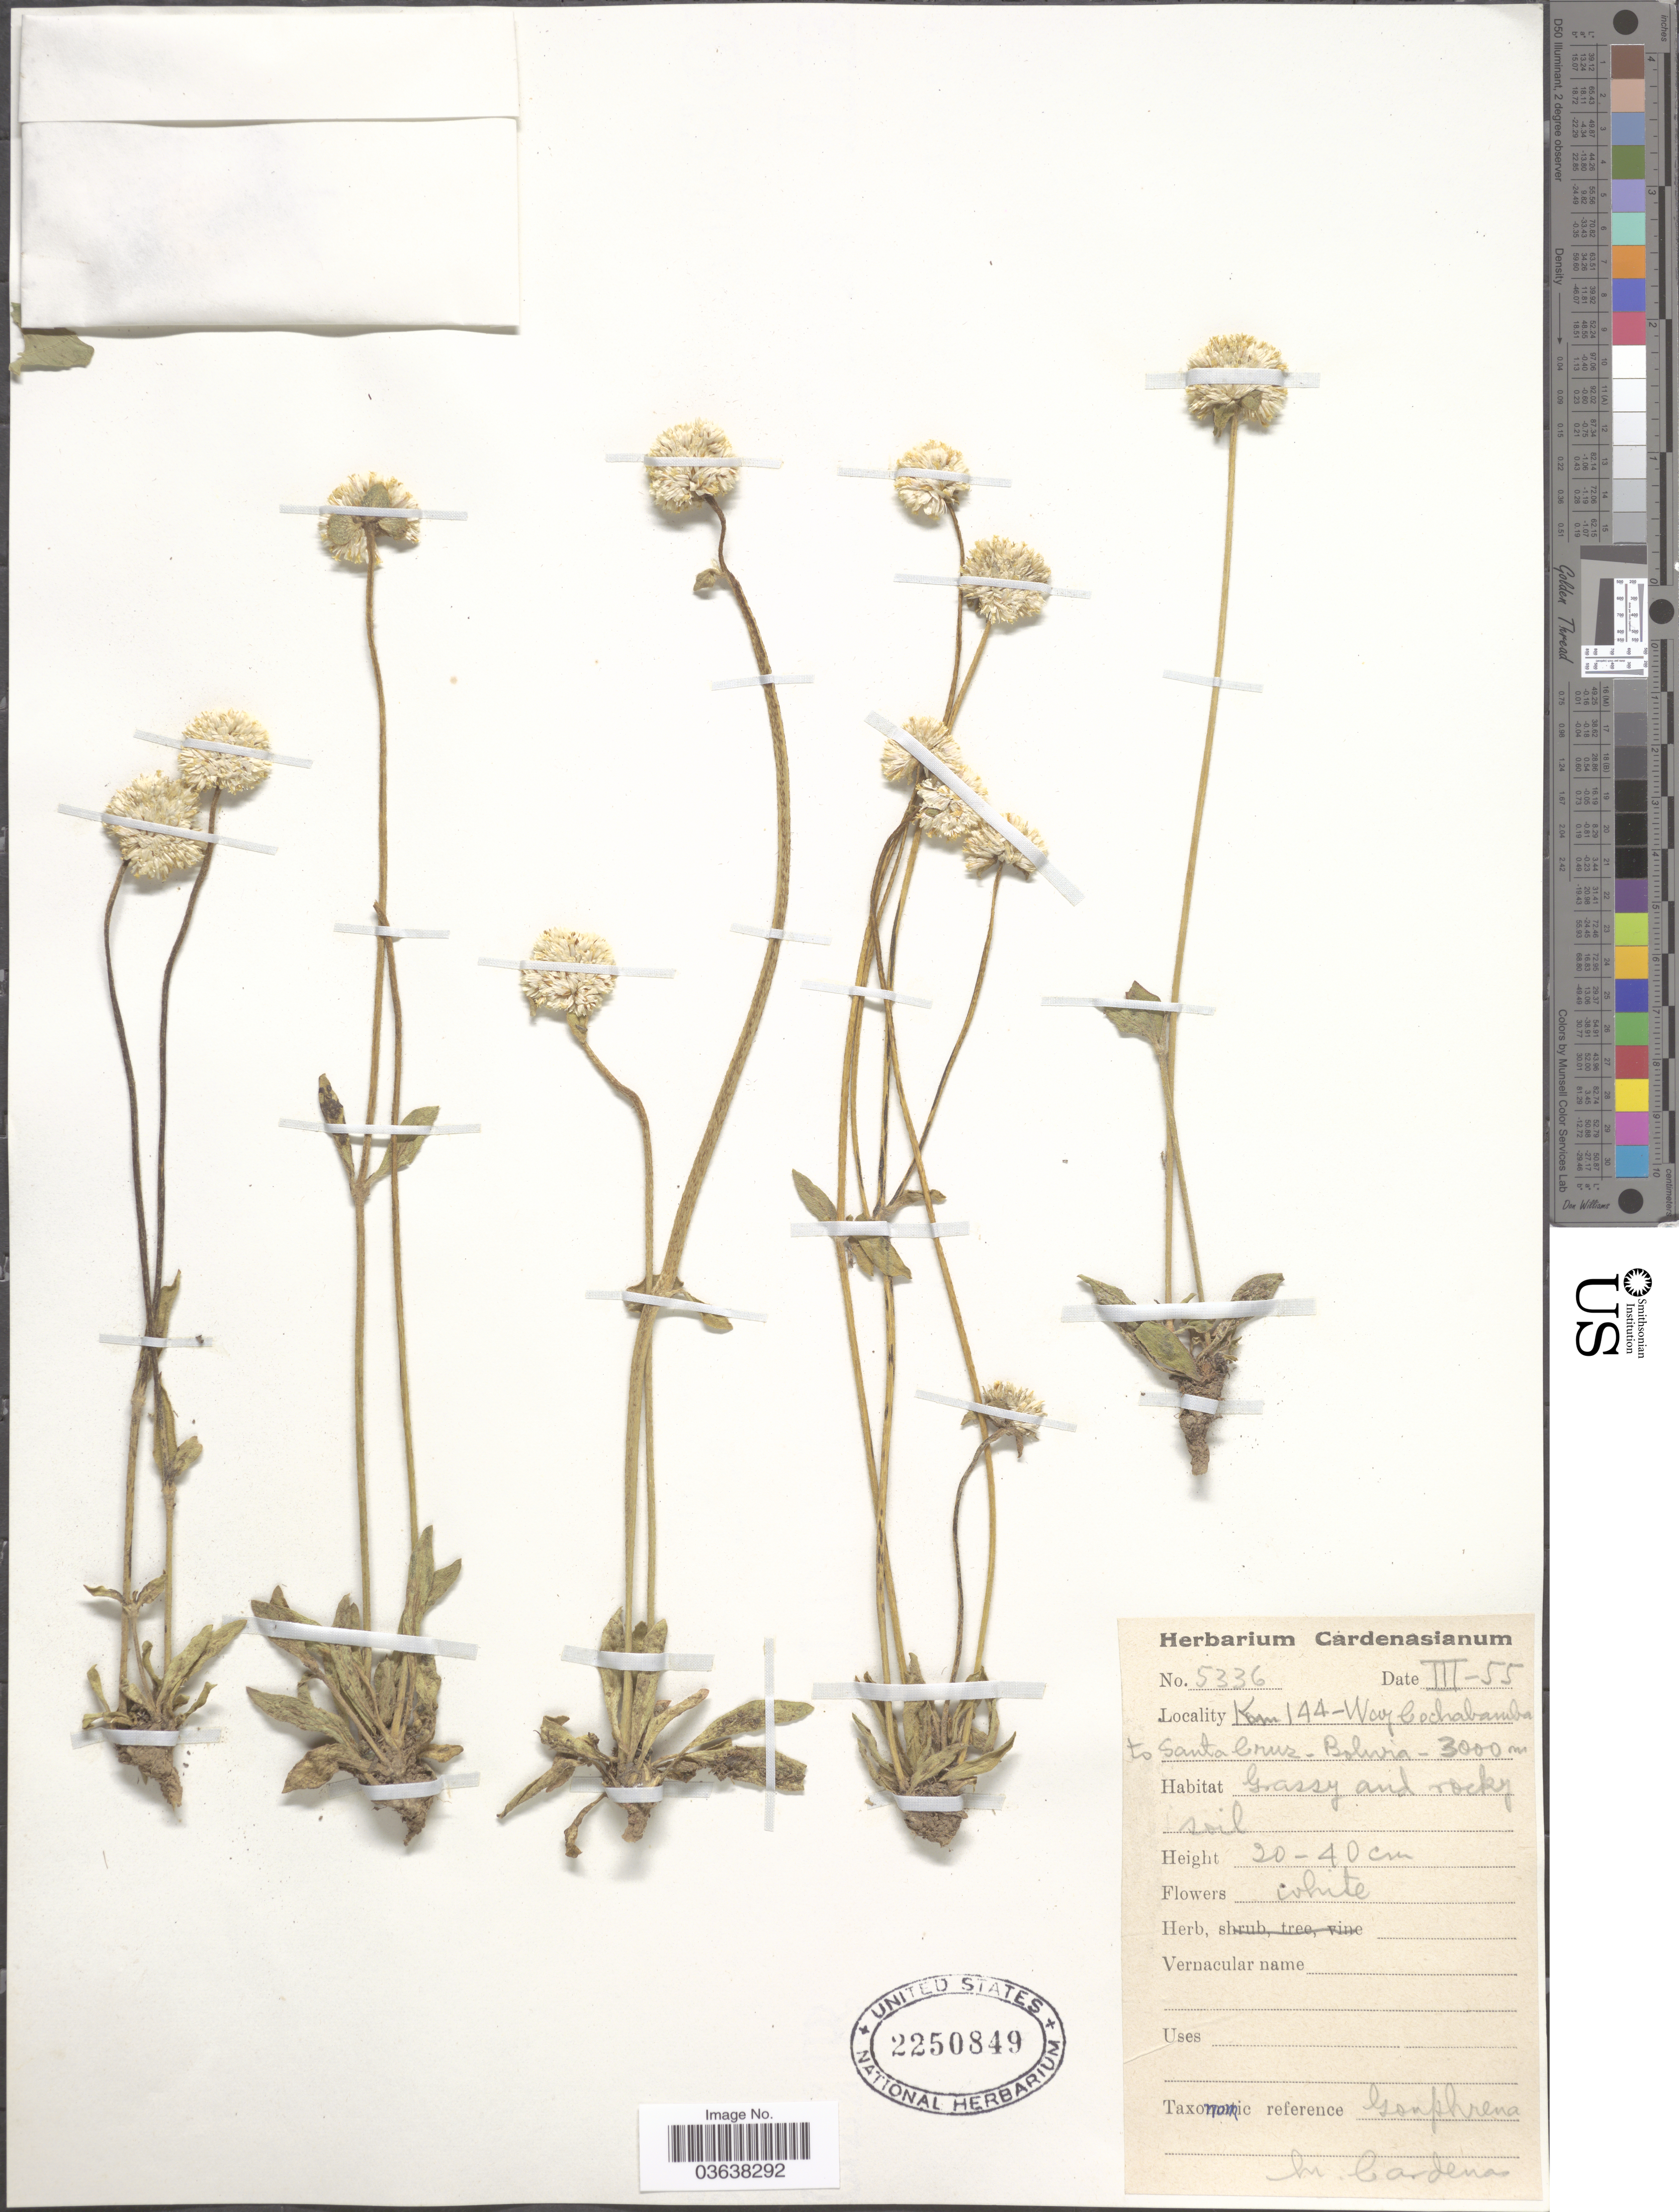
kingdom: Plantae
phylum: Tracheophyta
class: Magnoliopsida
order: Caryophyllales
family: Amaranthaceae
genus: Gomphrena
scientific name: Gomphrena sp.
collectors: M. Cárdenas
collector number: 5336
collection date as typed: Transcribed d/m/y: /3/55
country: Bolivia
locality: Km 144-Way Cochabamba to Santa Cruz.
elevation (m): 3000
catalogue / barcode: US 2250849